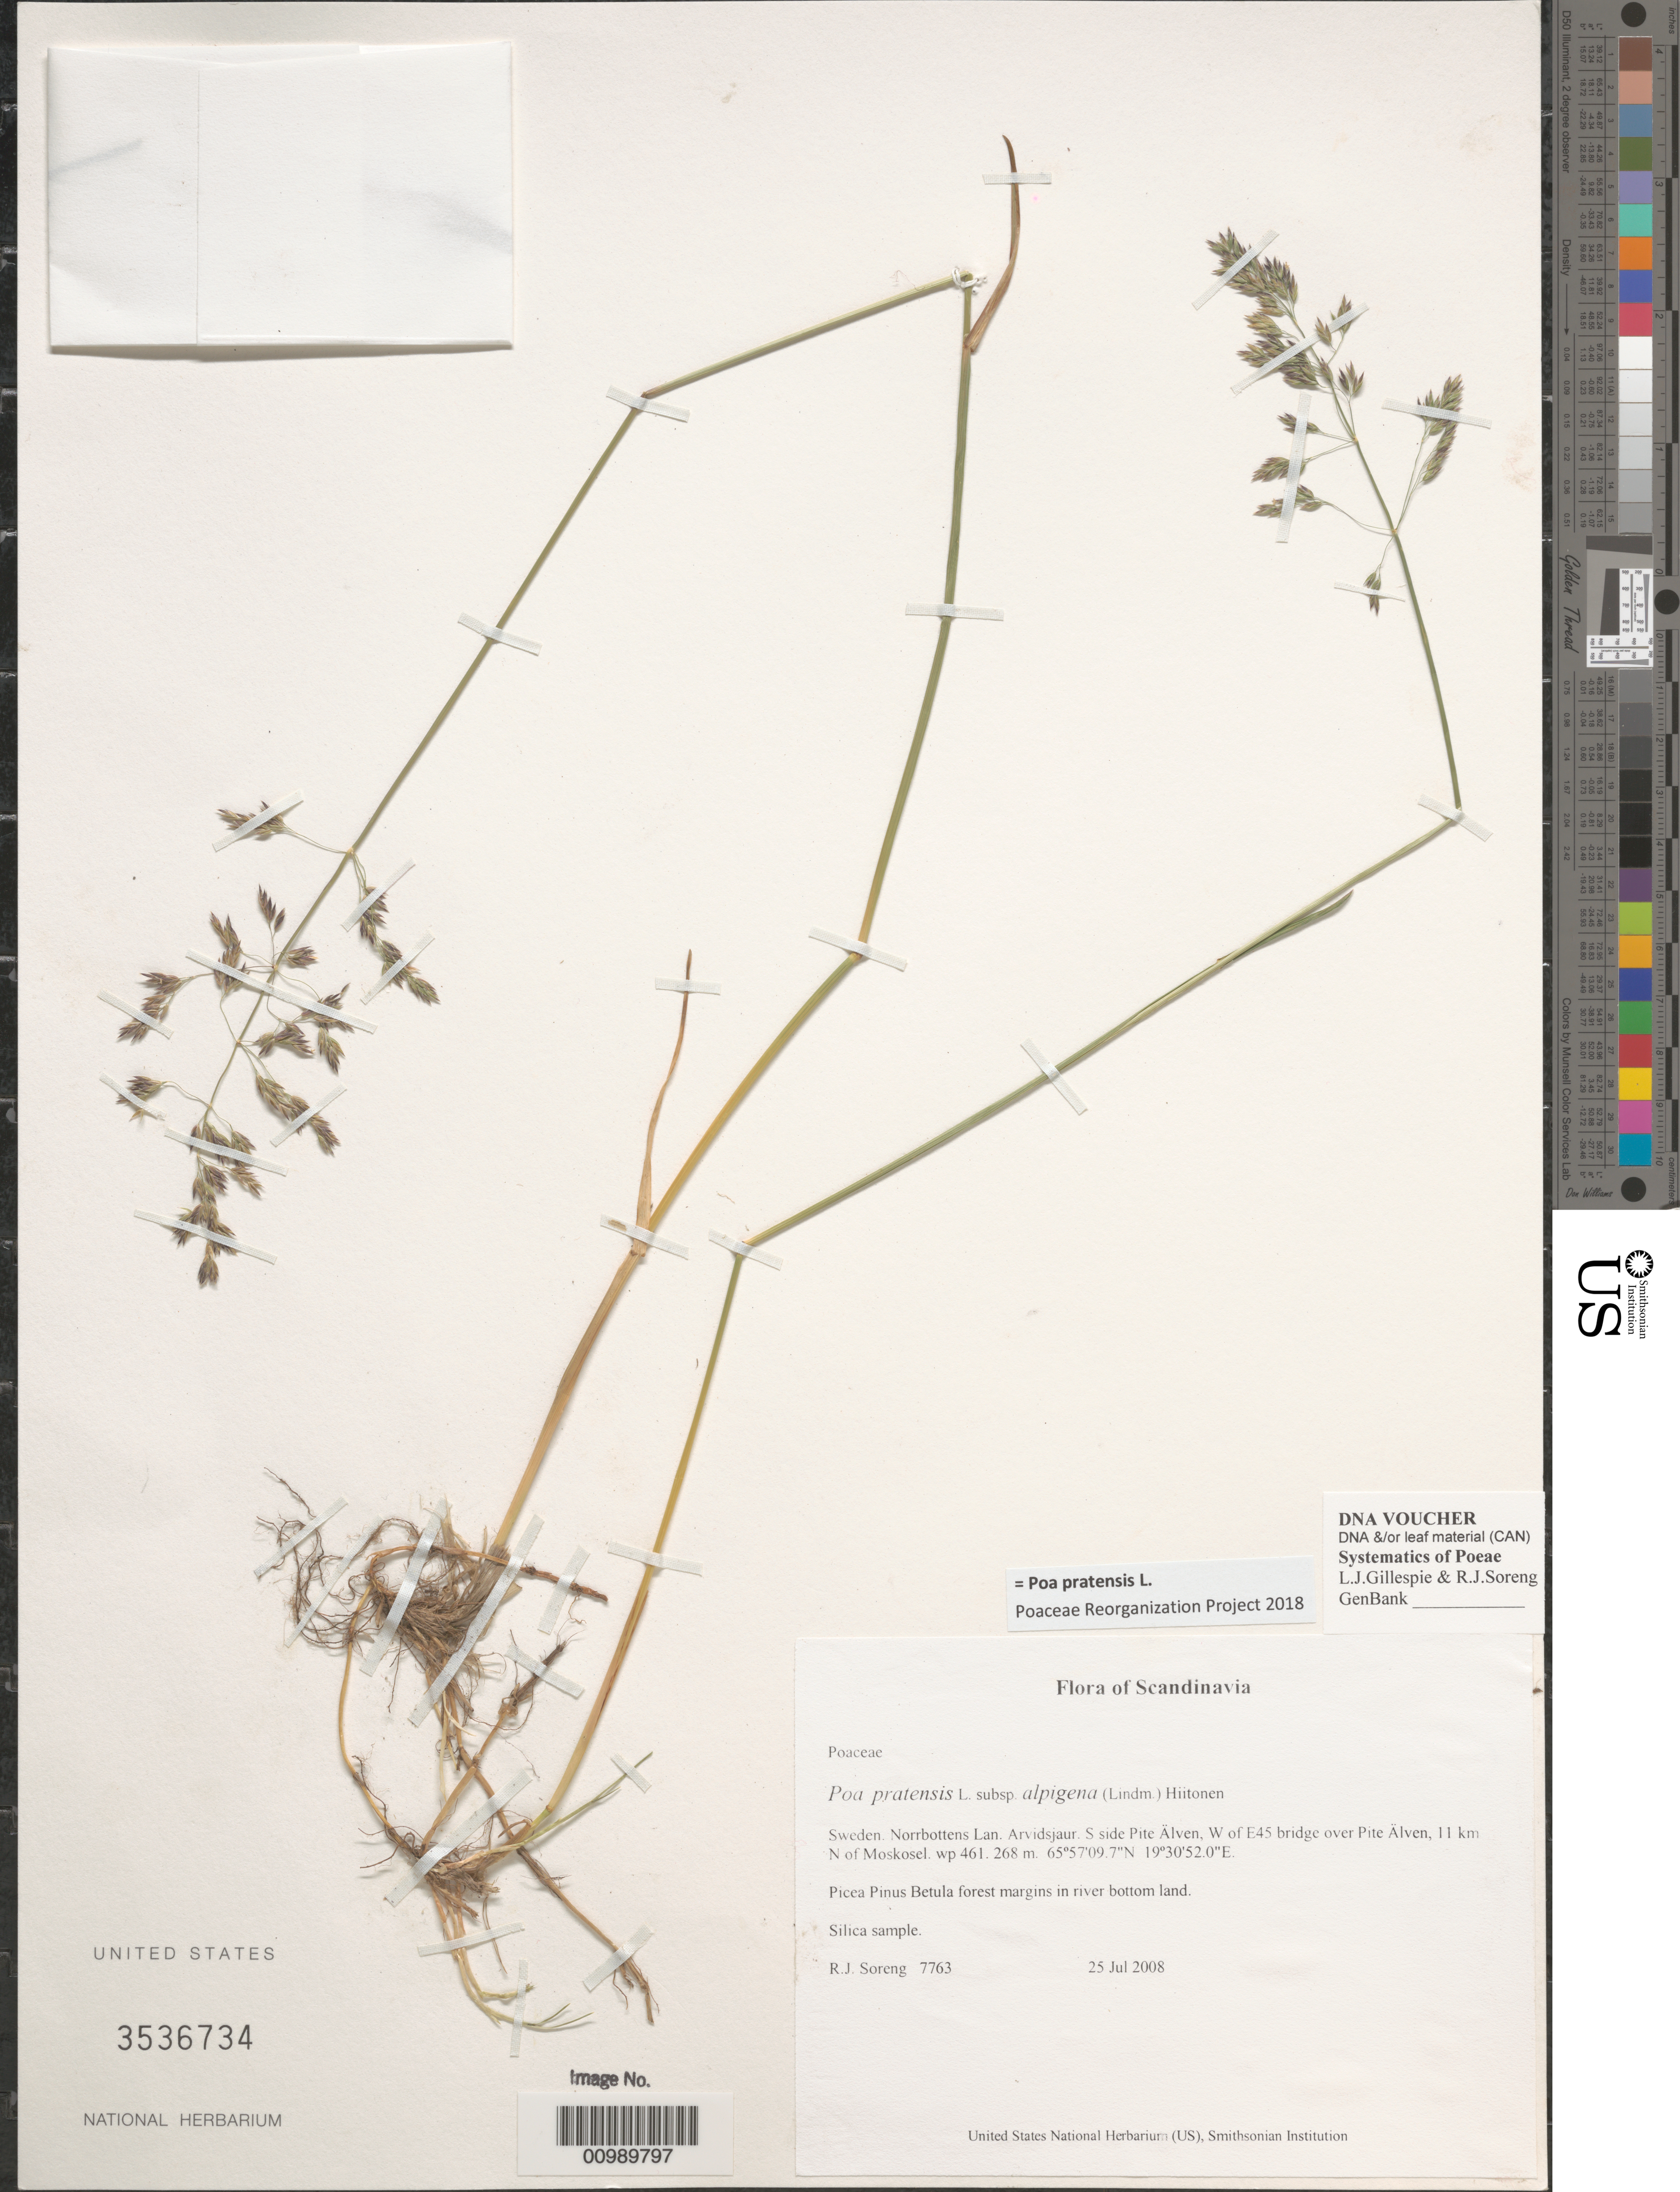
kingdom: Plantae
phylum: Tracheophyta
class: Liliopsida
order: Poales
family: Poaceae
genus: Poa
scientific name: Poa pratensis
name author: L.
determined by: Poaceae Reorganization Project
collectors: R. J. Soreng & N. L. Soreng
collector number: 7763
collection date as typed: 25 Jul 2008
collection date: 2008-07-25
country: Sweden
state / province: Norrbotten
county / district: Arvidsjaur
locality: S side Pite Älven, W of E45 bridge over Pite Älven, 11 km N of Moskosel.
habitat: Picea Pinus Betula forest margins in river bottom land.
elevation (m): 268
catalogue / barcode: US 3536734